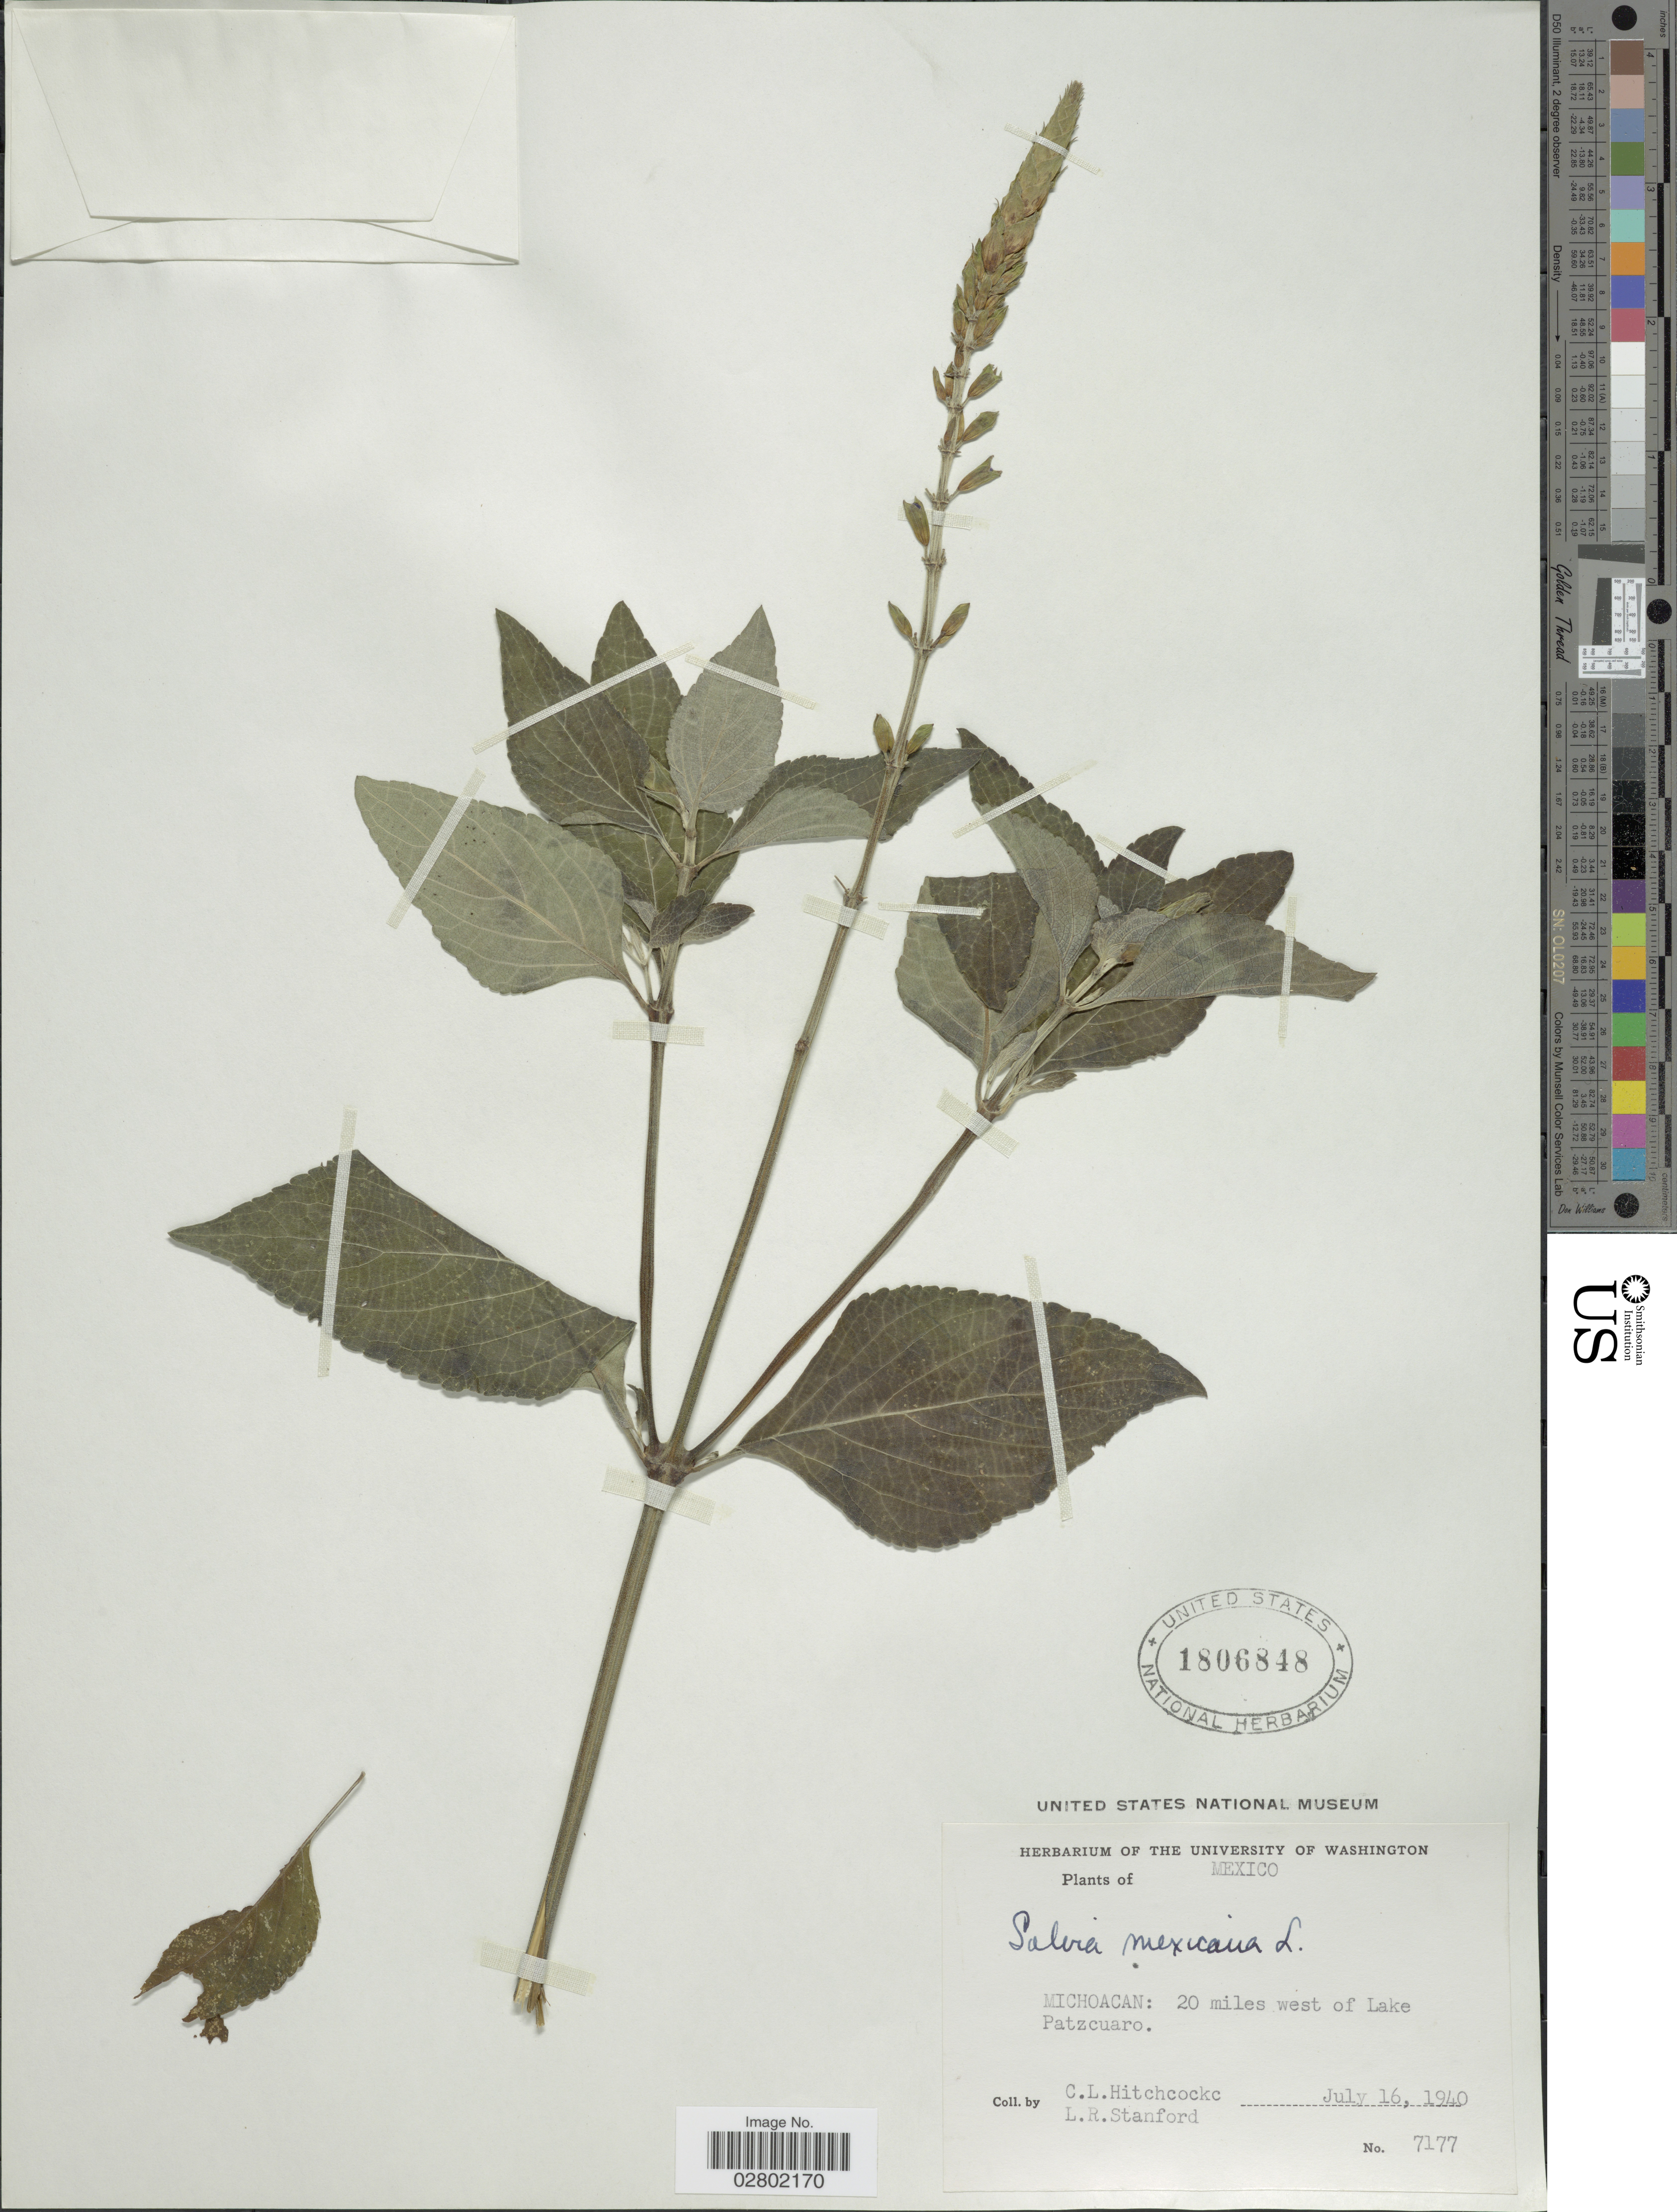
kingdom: Plantae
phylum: Tracheophyta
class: Magnoliopsida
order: Lamiales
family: Lamiaceae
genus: Salvia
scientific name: Salvia mexicana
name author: L.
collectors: C. L. Hitchcock & L. R. Stanford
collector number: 7177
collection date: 1940-07-16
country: Mexico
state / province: Michoacán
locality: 20 miles west of Lake Patzcuaro.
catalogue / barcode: US 1806848